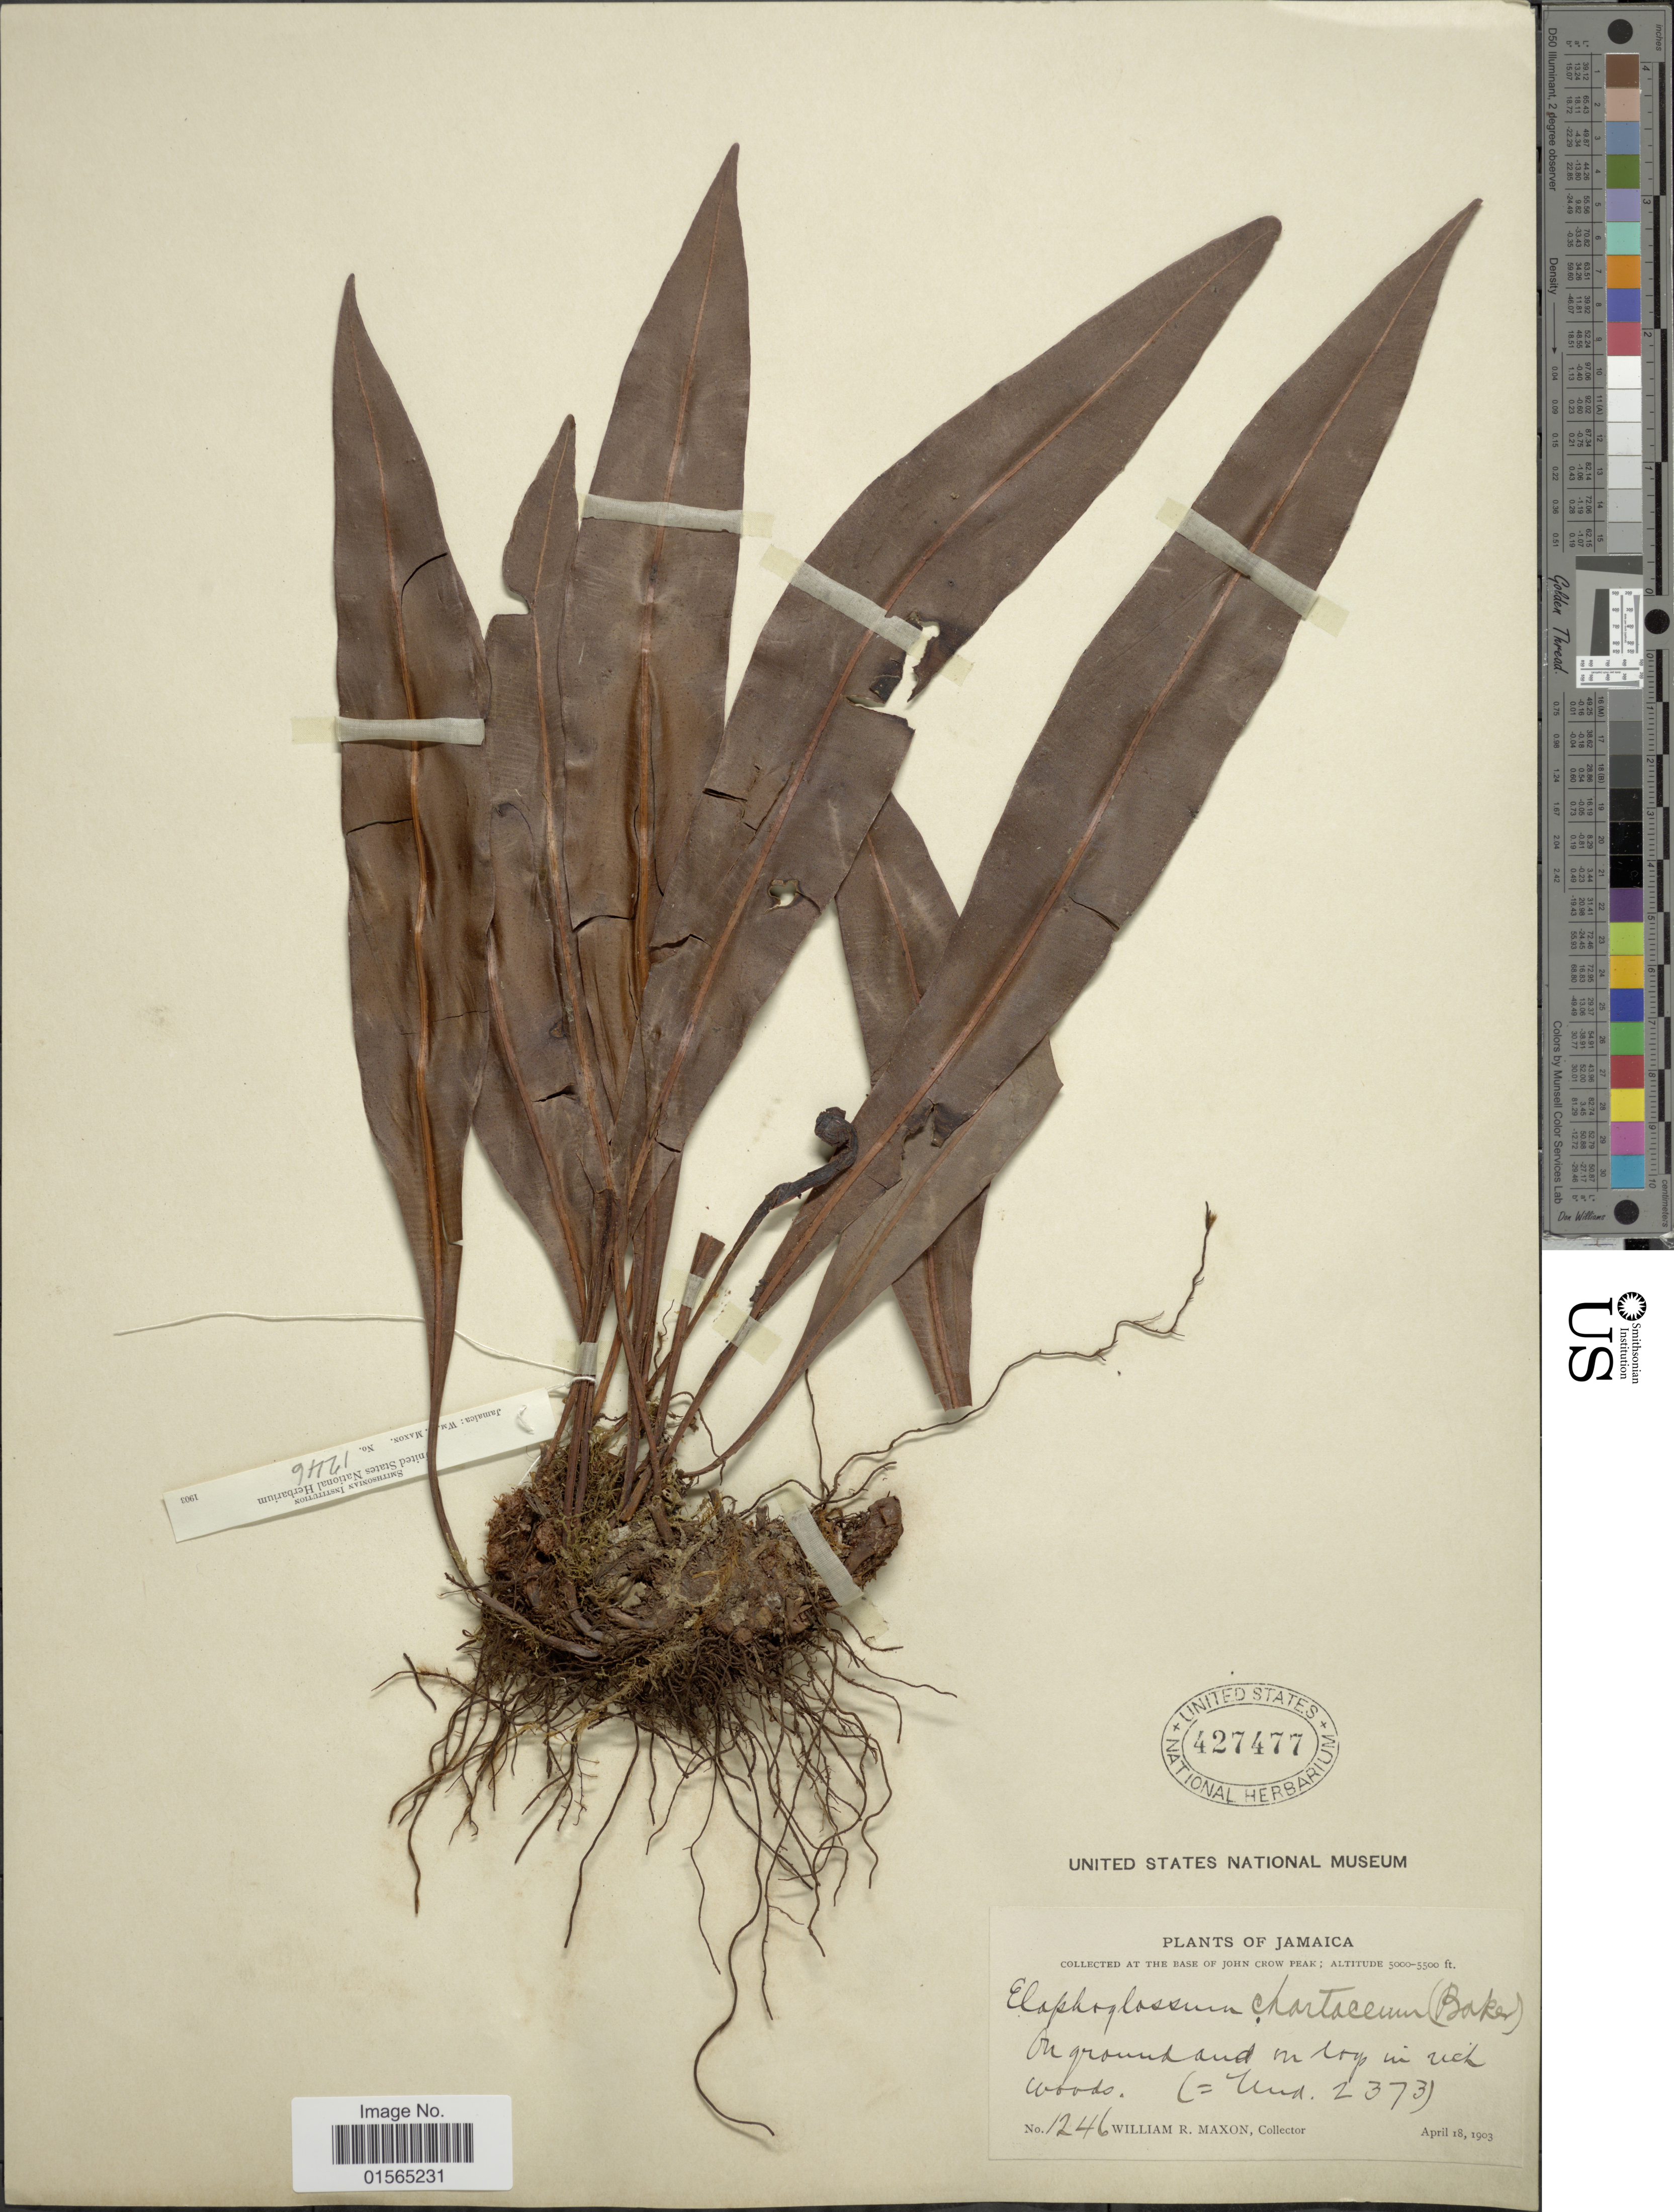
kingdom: Plantae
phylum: Tracheophyta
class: Polypodiopsida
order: Polypodiales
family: Dryopteridaceae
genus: Elaphoglossum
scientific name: Elaphoglossum chartaceum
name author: (Baker ex Jenman) C. Chr.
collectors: W. R. Maxon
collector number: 1246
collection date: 1903-04-18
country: Jamaica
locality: At the base of John Crow Peak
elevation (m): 1524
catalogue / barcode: US 427477